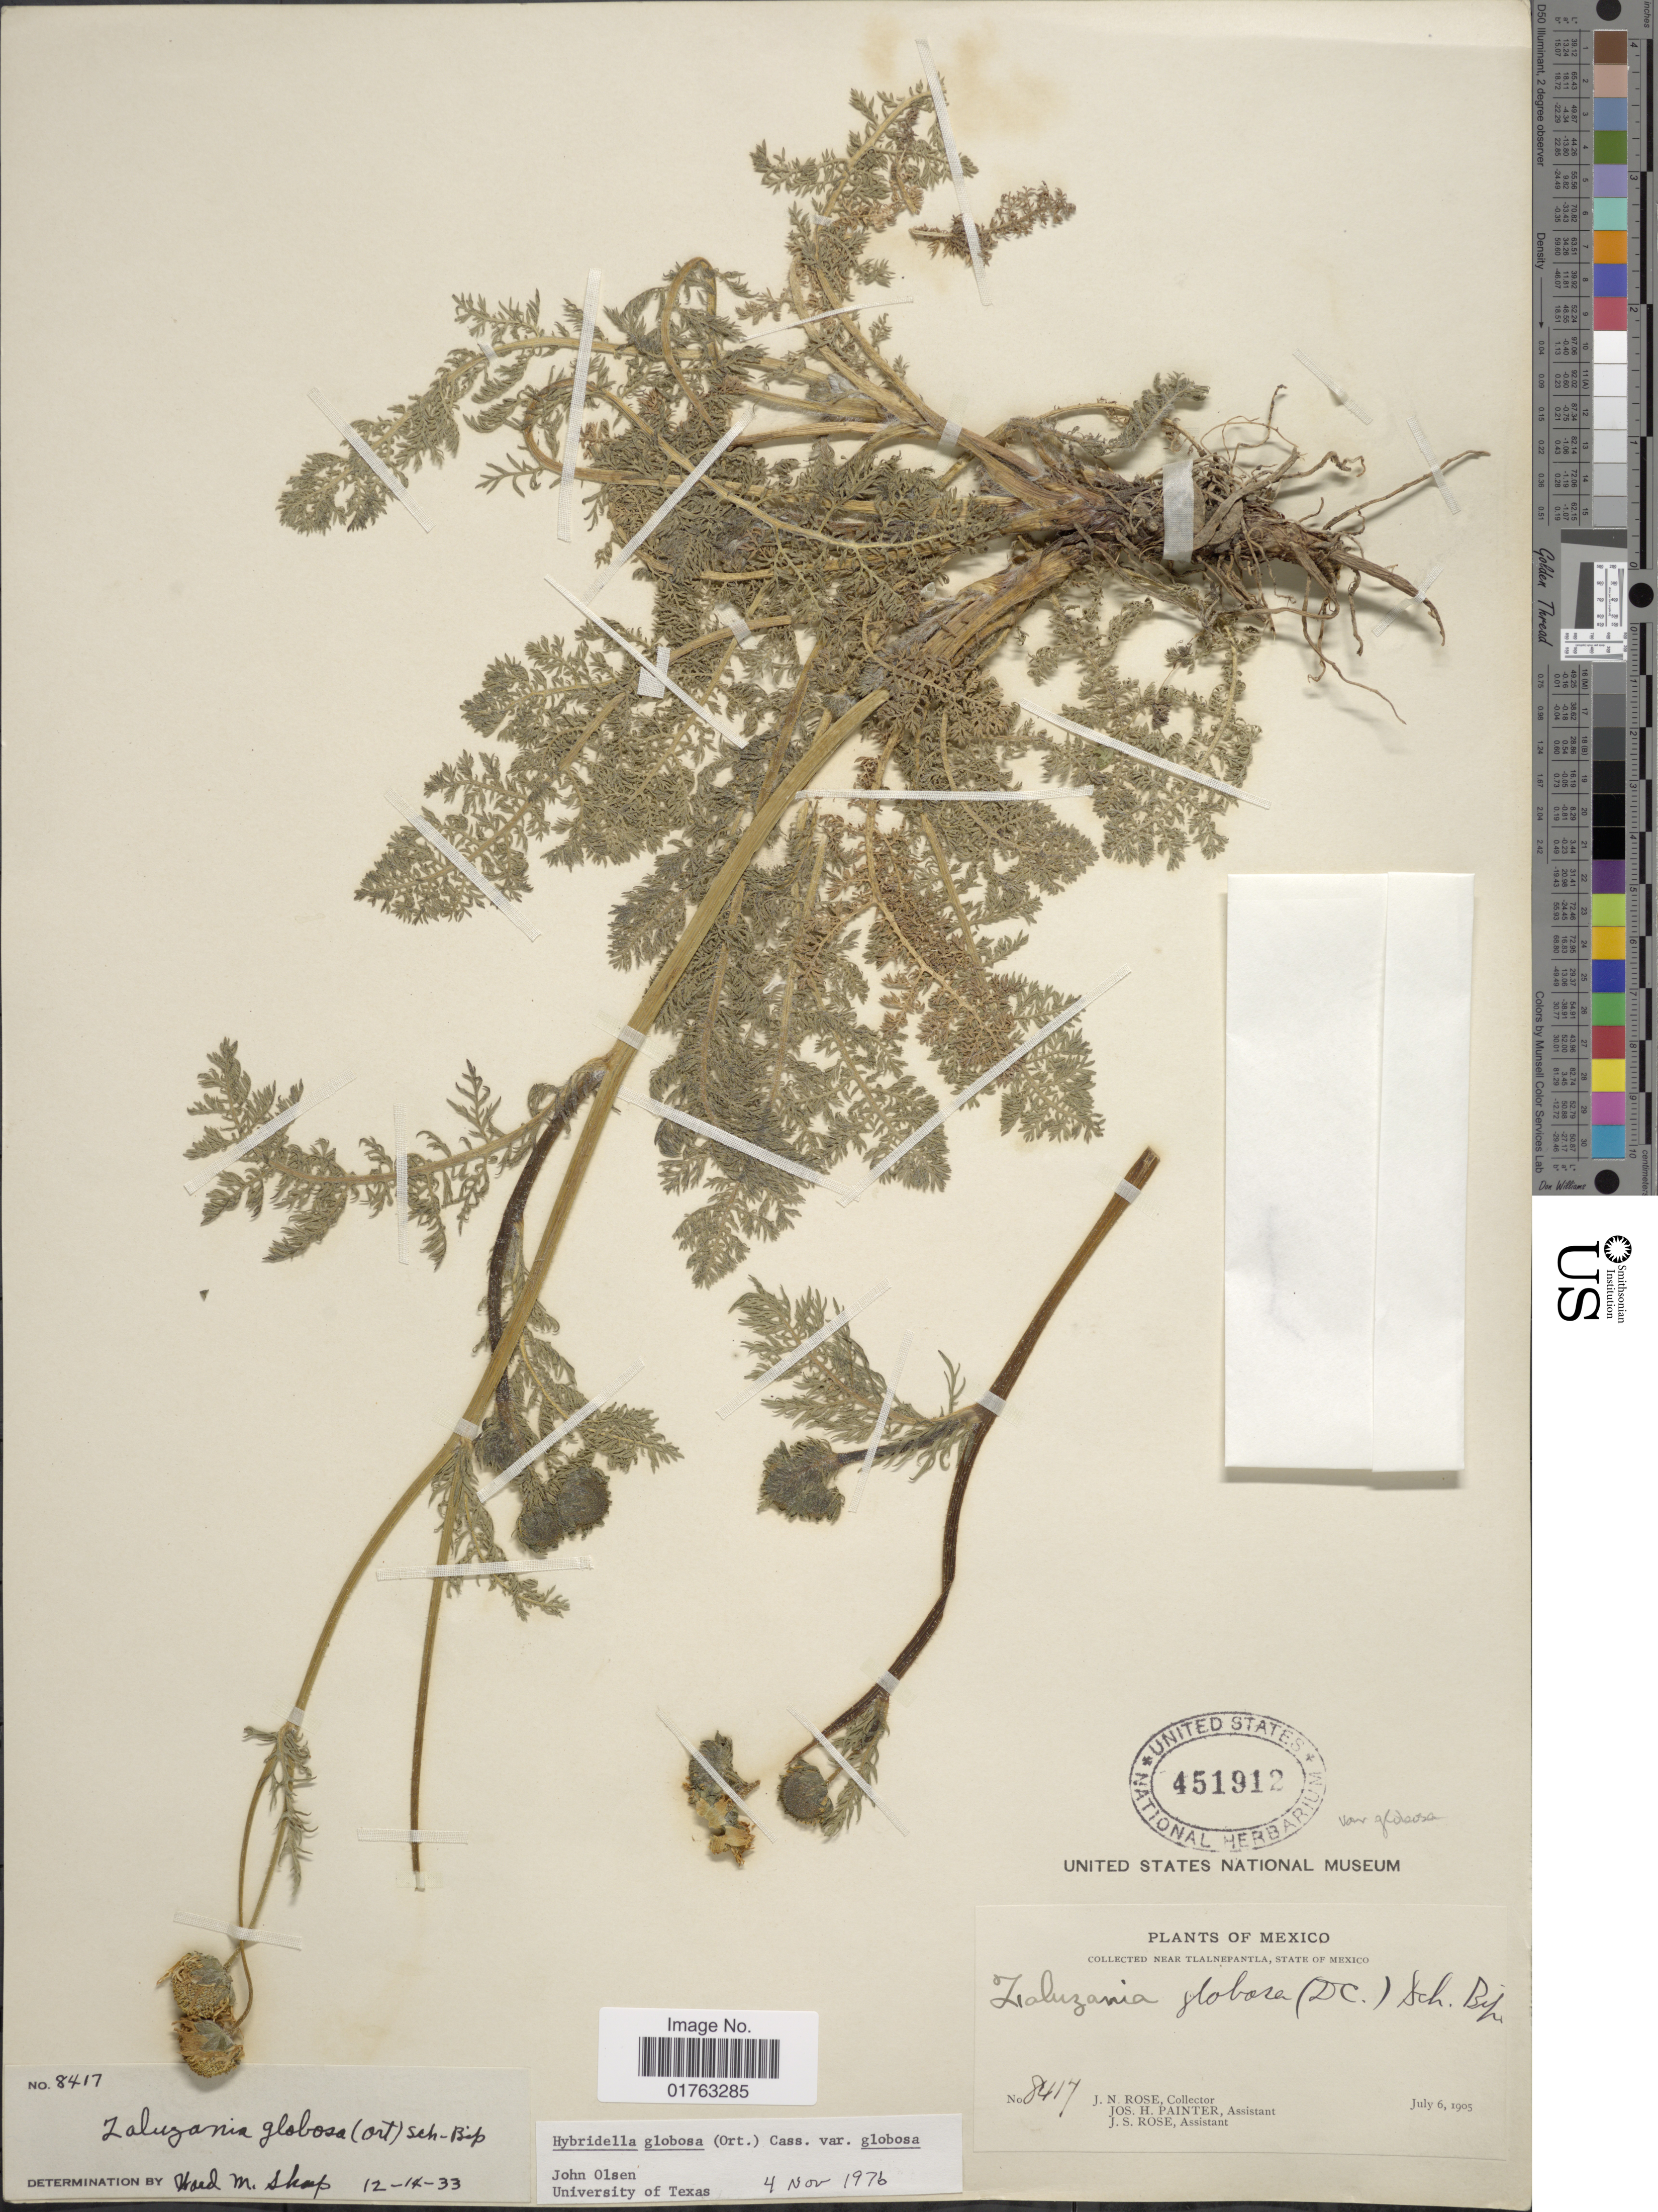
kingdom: Plantae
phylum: Tracheophyta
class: Magnoliopsida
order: Asterales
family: Asteraceae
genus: Hybridella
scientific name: Hybridella globosa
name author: (Ort.) Cass.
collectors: J. N. Rose, J. H. Painter & J. S. Rose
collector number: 8417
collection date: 1905-07-06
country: Mexico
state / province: México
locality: Near Tlalnepantla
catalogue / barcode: US 451912